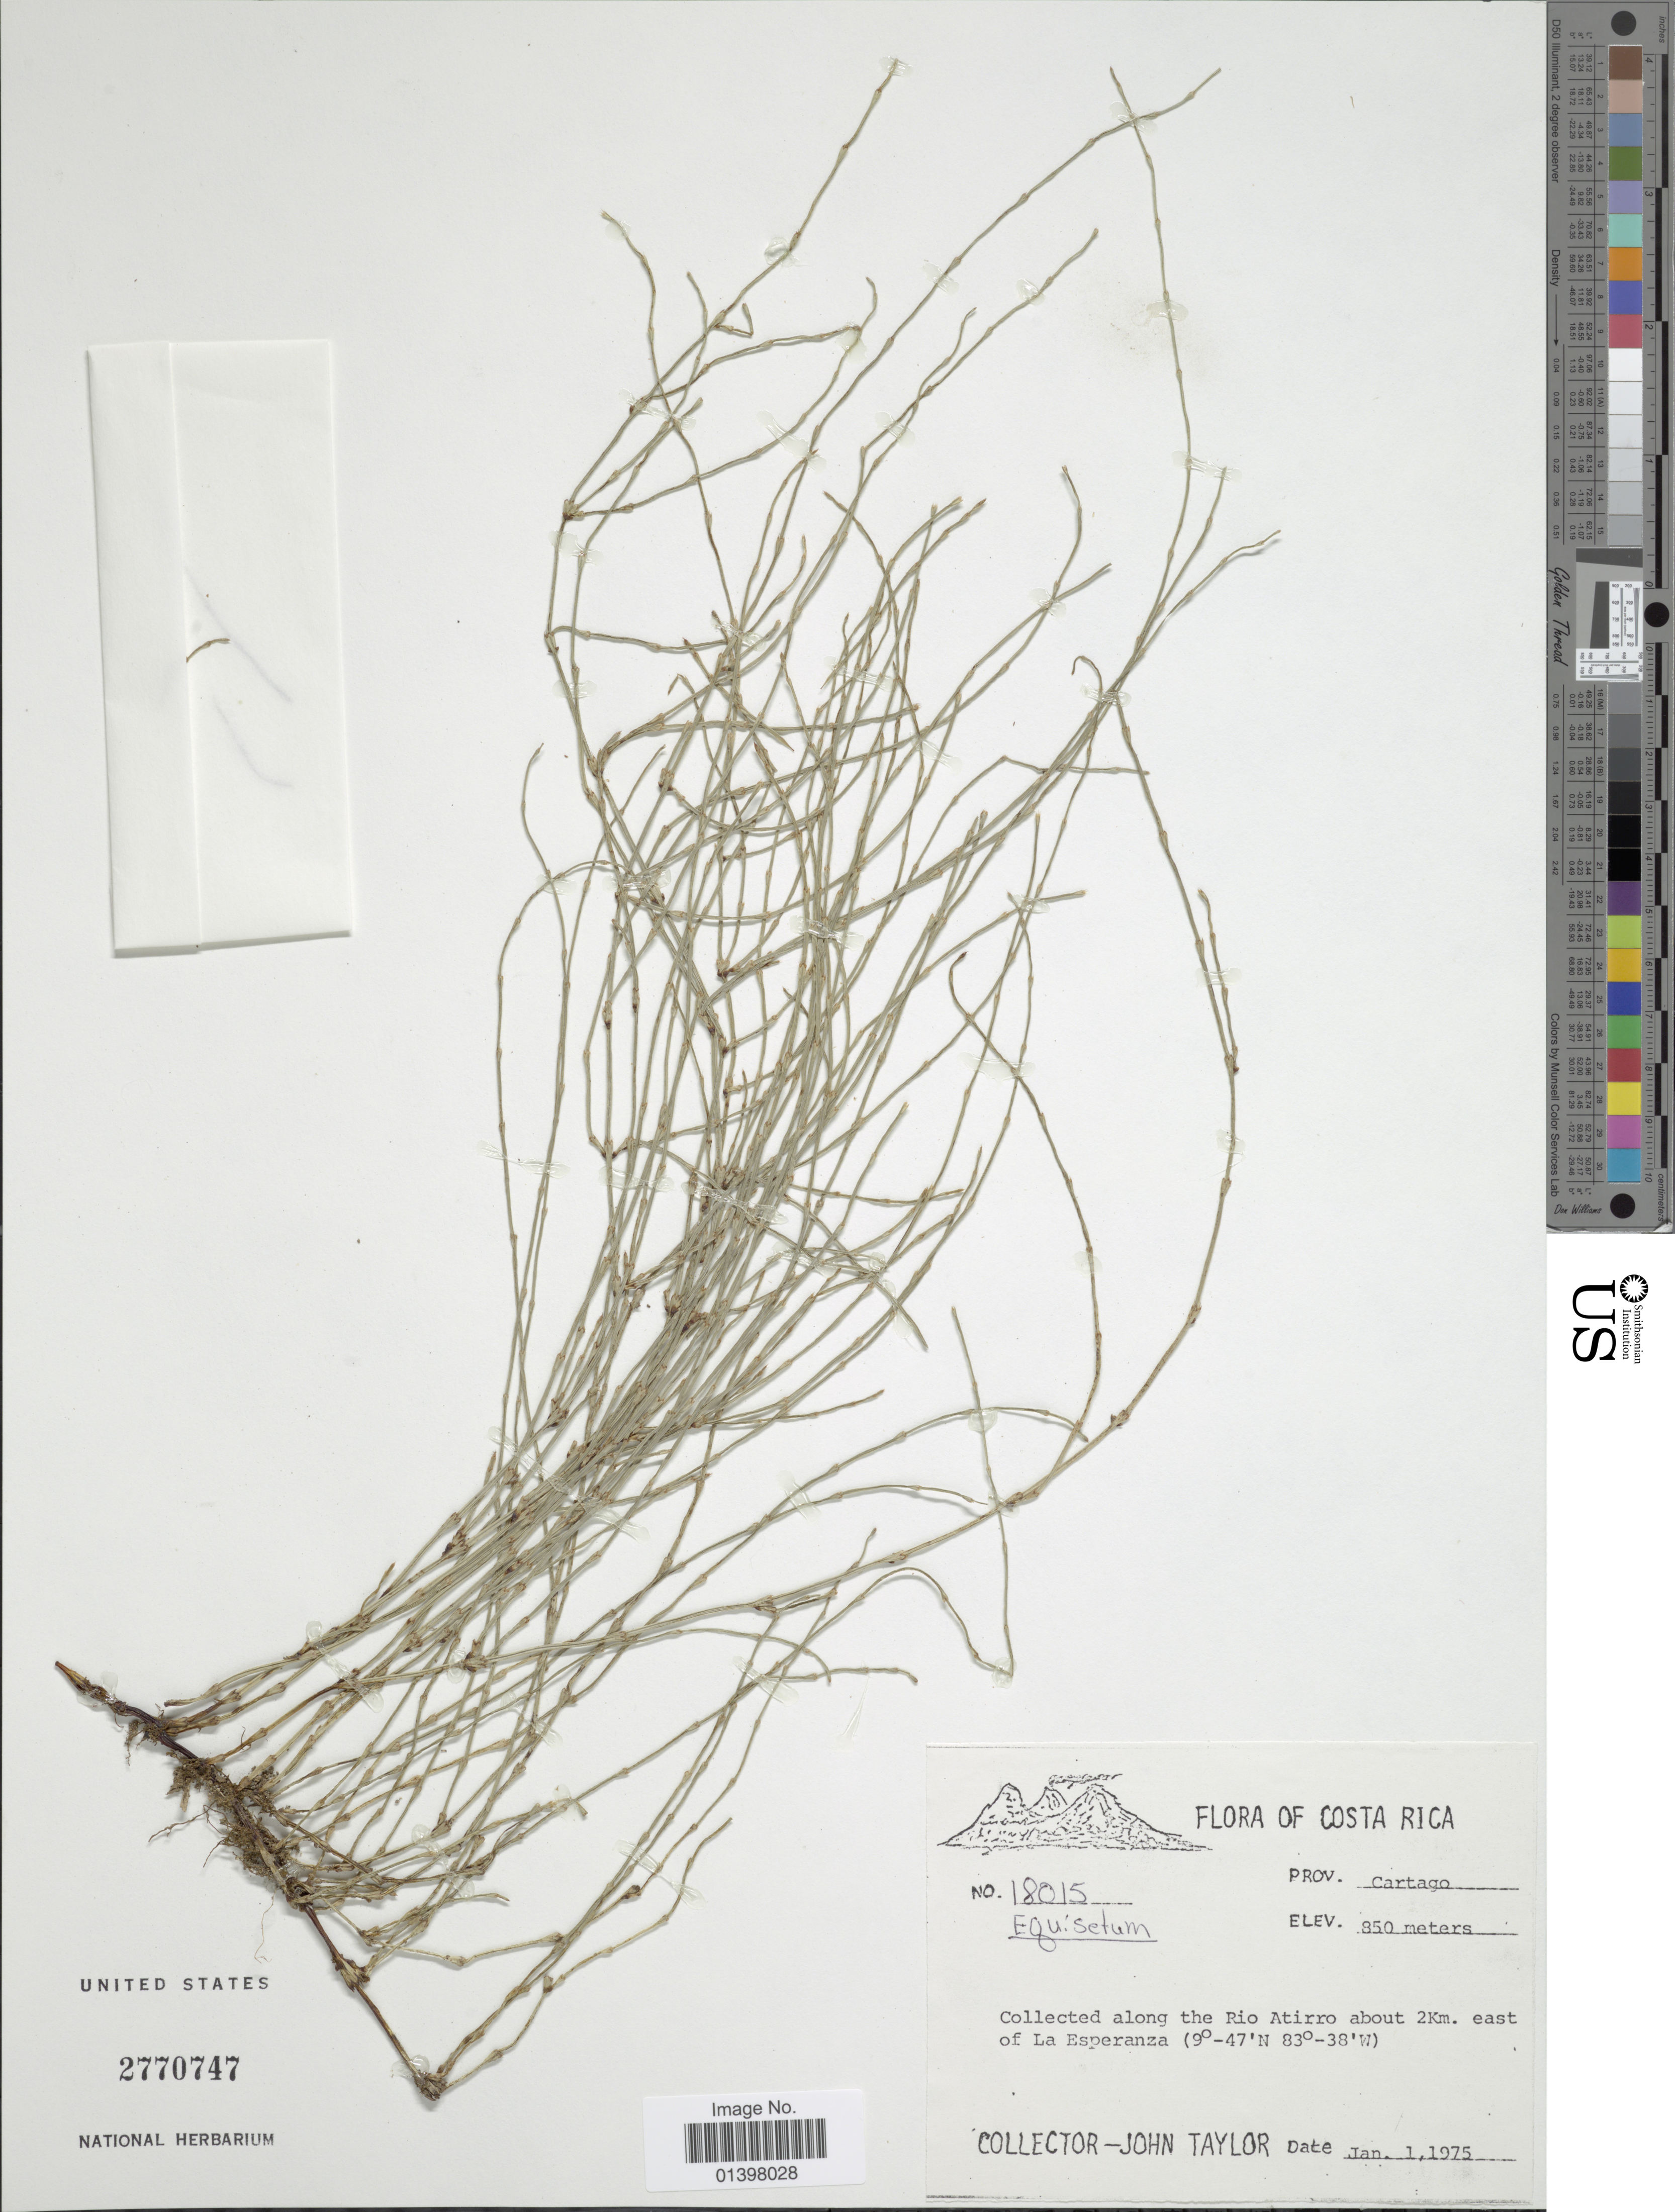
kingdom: Plantae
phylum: Tracheophyta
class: Polypodiopsida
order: Equisetales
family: Equisetaceae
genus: Equisetum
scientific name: Equisetum sp.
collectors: J. Taylor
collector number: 18015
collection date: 1975-01-01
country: Costa Rica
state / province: Cartago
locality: Along the RIo Atirro about 2Km. east of La Esperanza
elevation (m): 850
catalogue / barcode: US 2770747